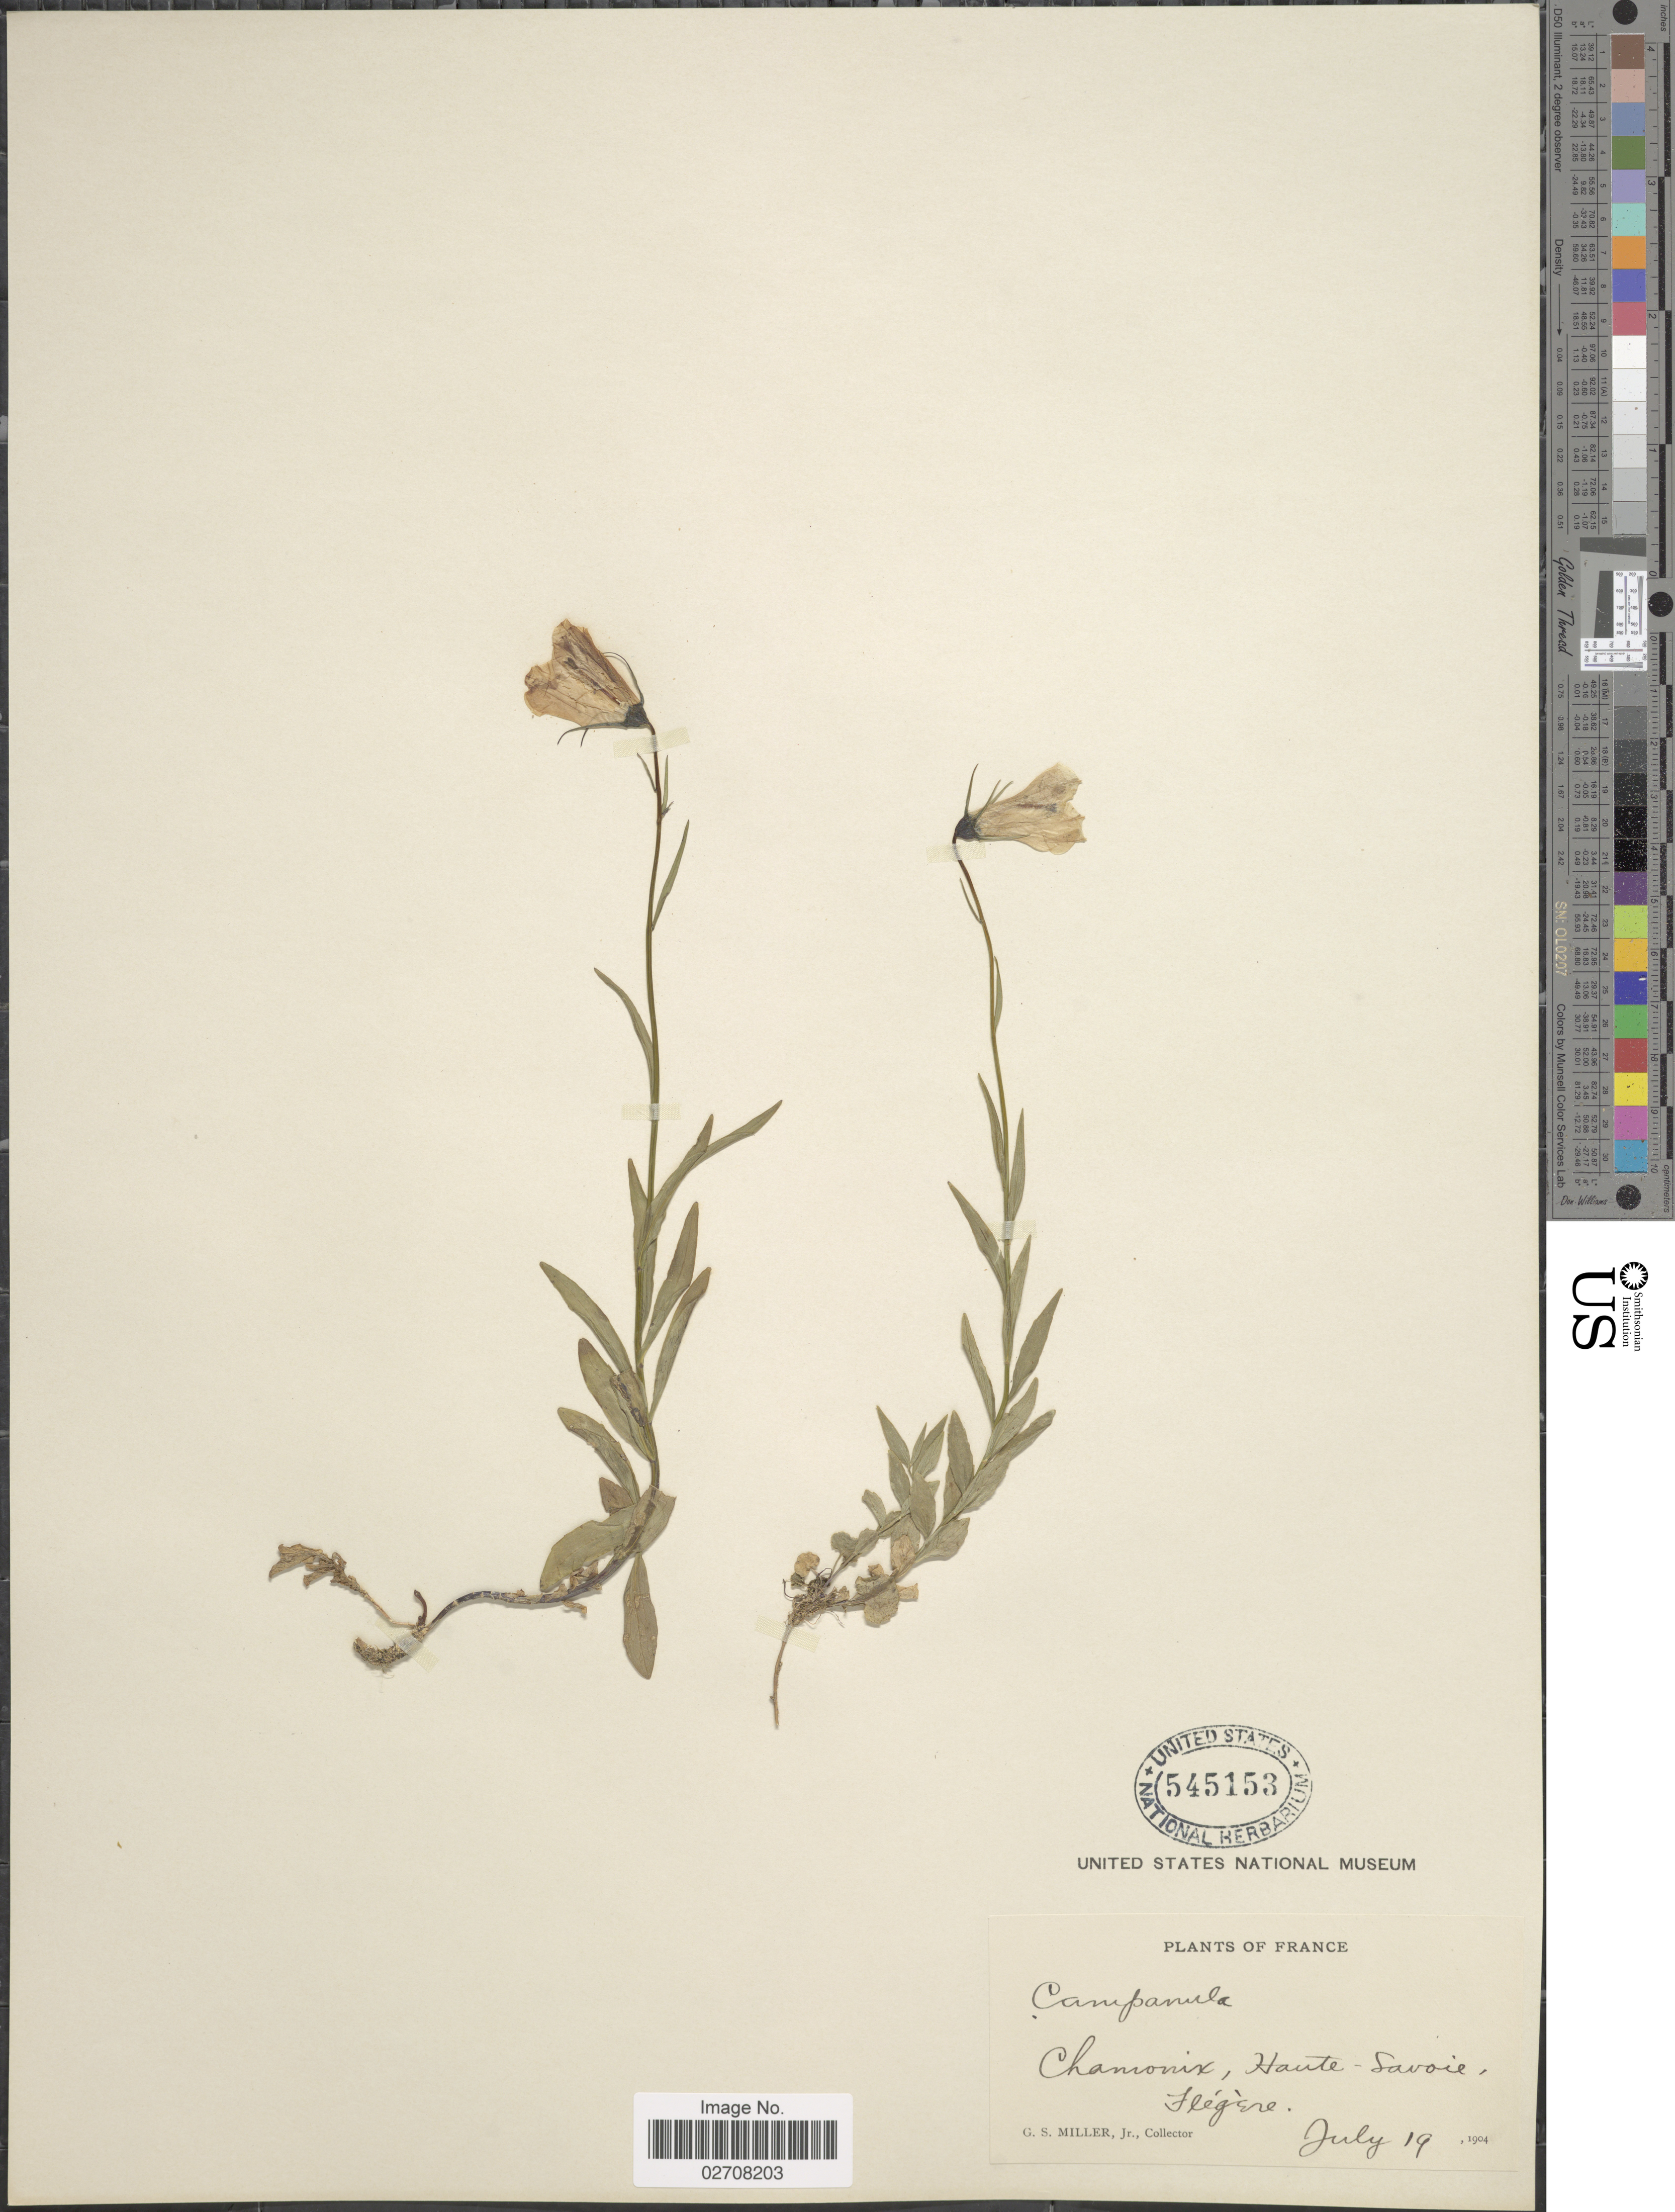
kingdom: Plantae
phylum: Tracheophyta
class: Magnoliopsida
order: Asterales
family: Campanulaceae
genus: Campanula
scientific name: Campanula sp.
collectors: G. S. Miller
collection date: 1904-07-19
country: France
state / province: Auvergne-Rhône-Alpes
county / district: Haute-Savoie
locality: Chamonix, Haute-Savoie, Flegere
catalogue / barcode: US 545153